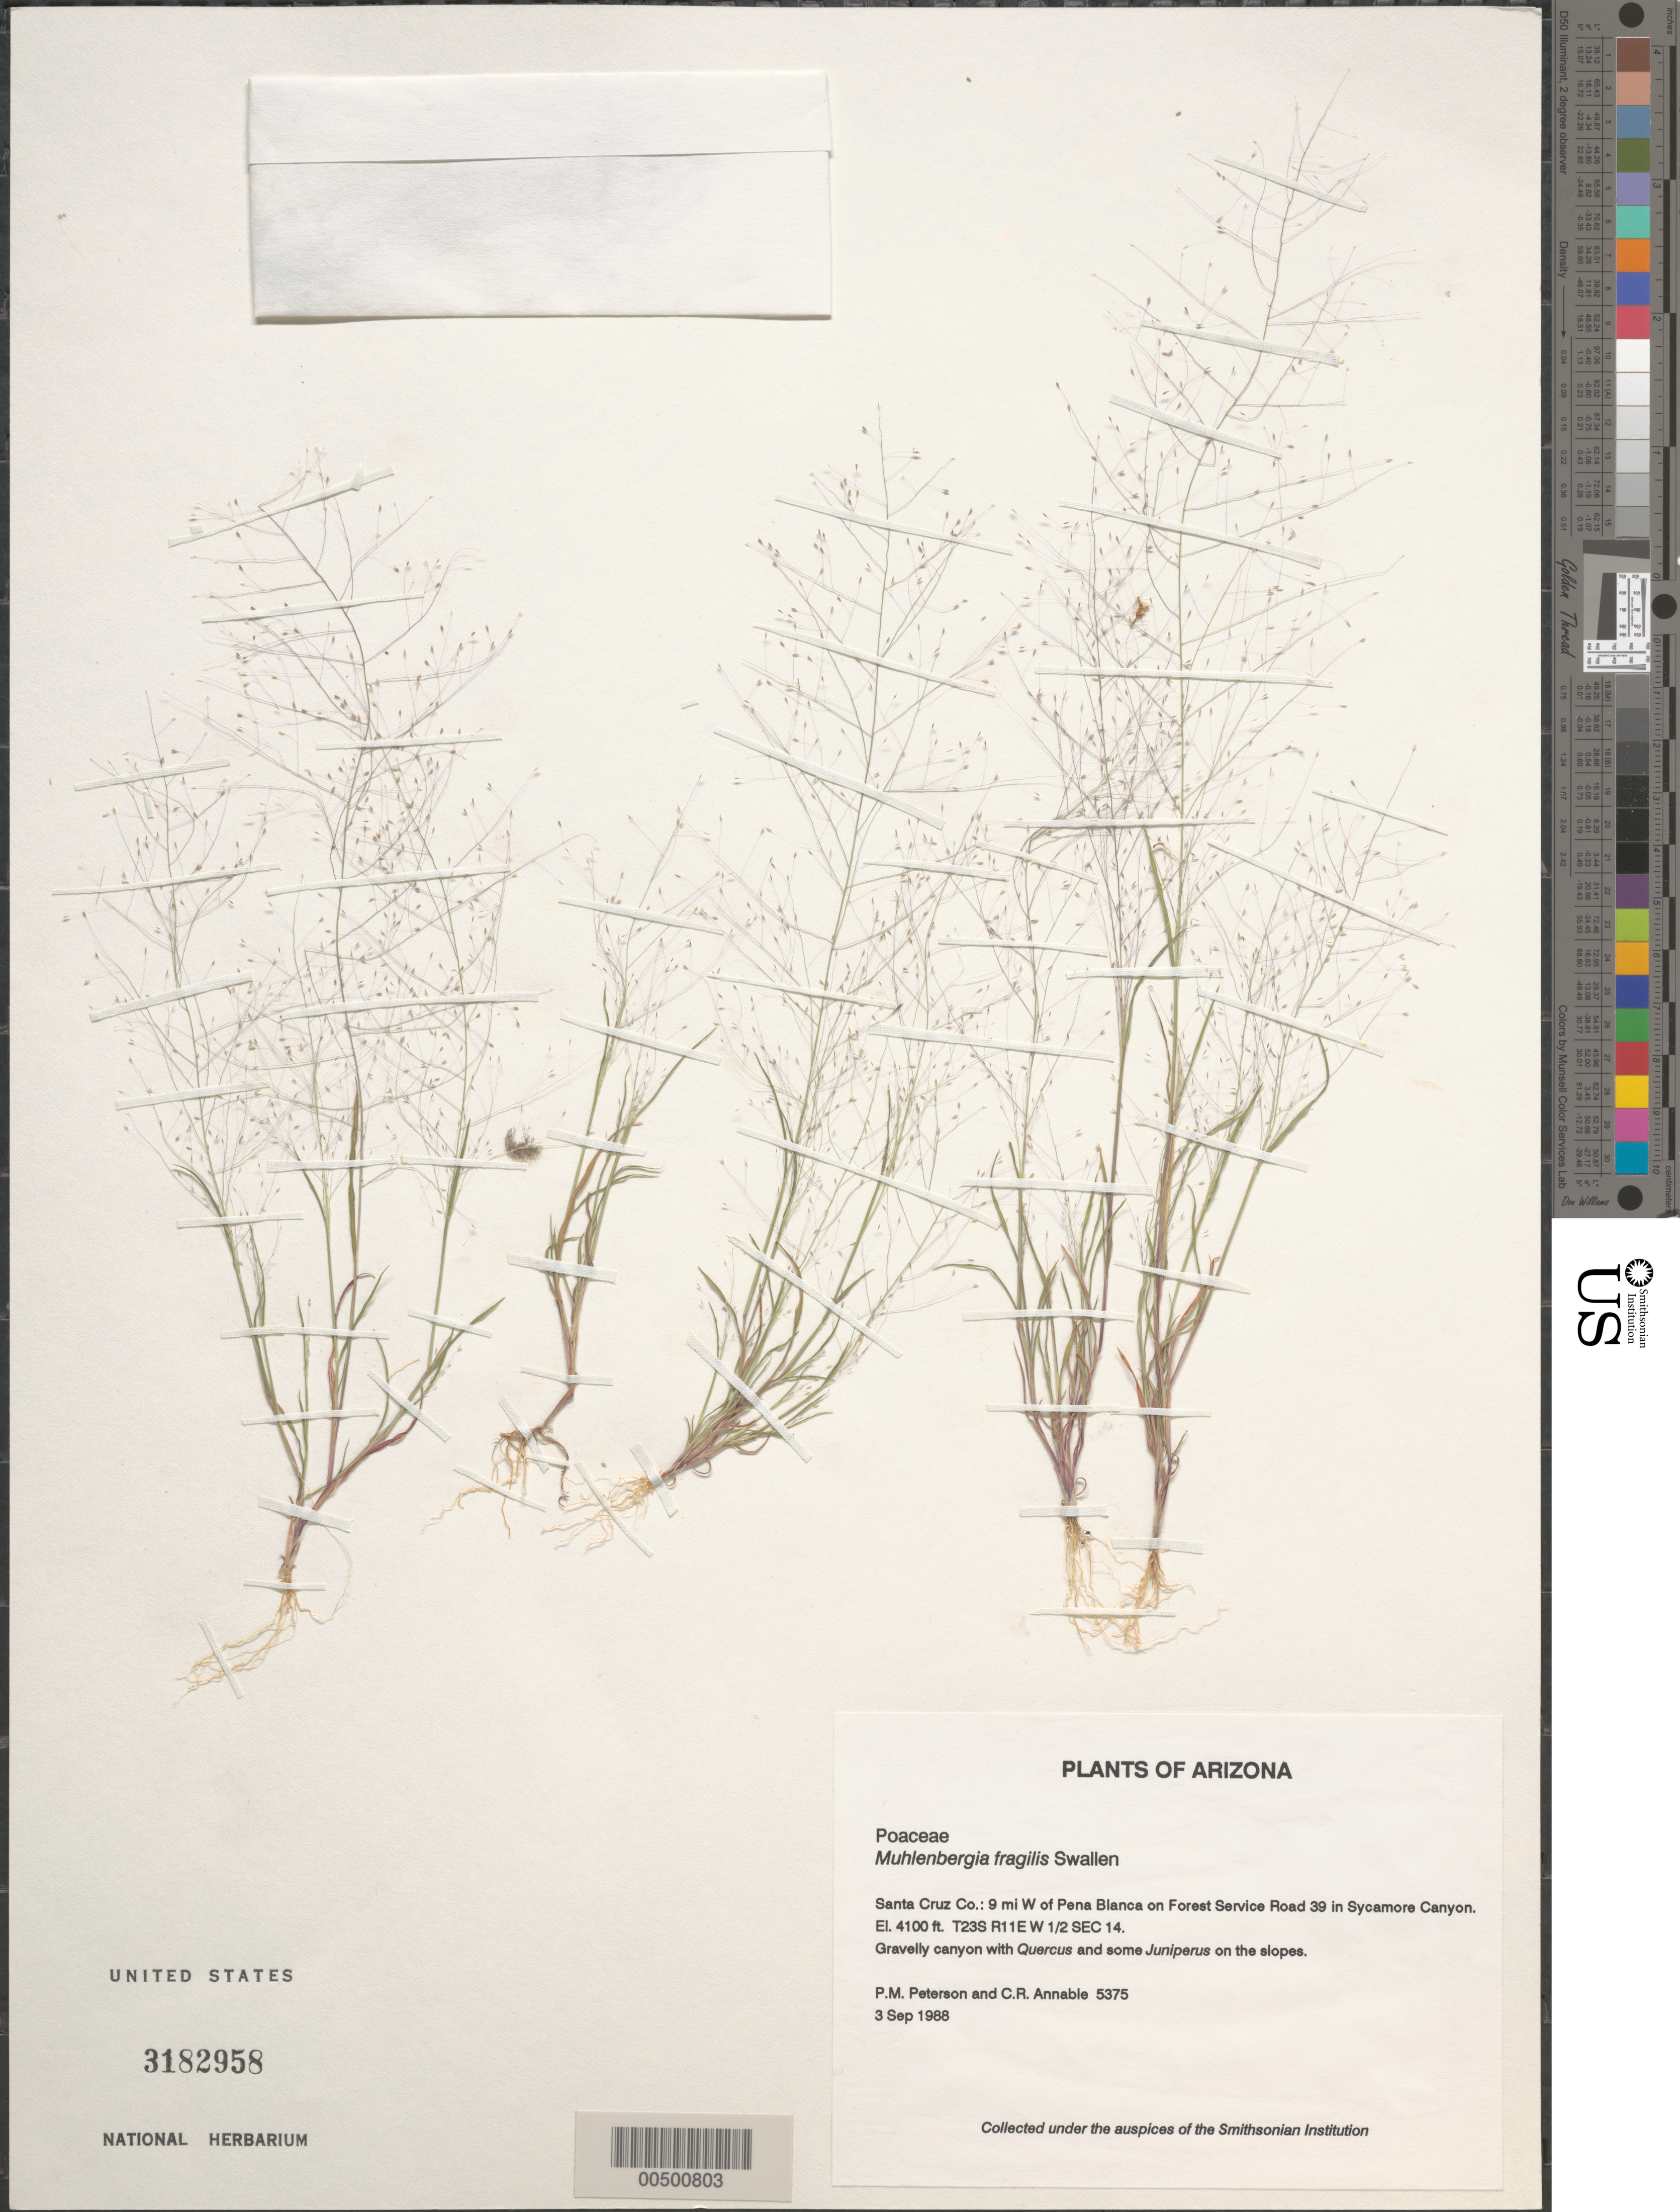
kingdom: Plantae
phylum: Tracheophyta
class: Liliopsida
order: Poales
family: Poaceae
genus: Muhlenbergia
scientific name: Muhlenbergia fragilis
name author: Swallen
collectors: P. M. Peterson & C. R. Annable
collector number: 05375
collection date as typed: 03 Sep 1988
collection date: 1988-09-03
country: United States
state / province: Arizona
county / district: Santa Cruz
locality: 9 mi W of Pena Blanca on Forest Service Road 39 in Sycamore Canyon.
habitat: Gravelly canyon with Quercus and some Juniperus on the slopes.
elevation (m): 1250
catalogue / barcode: US 3182958